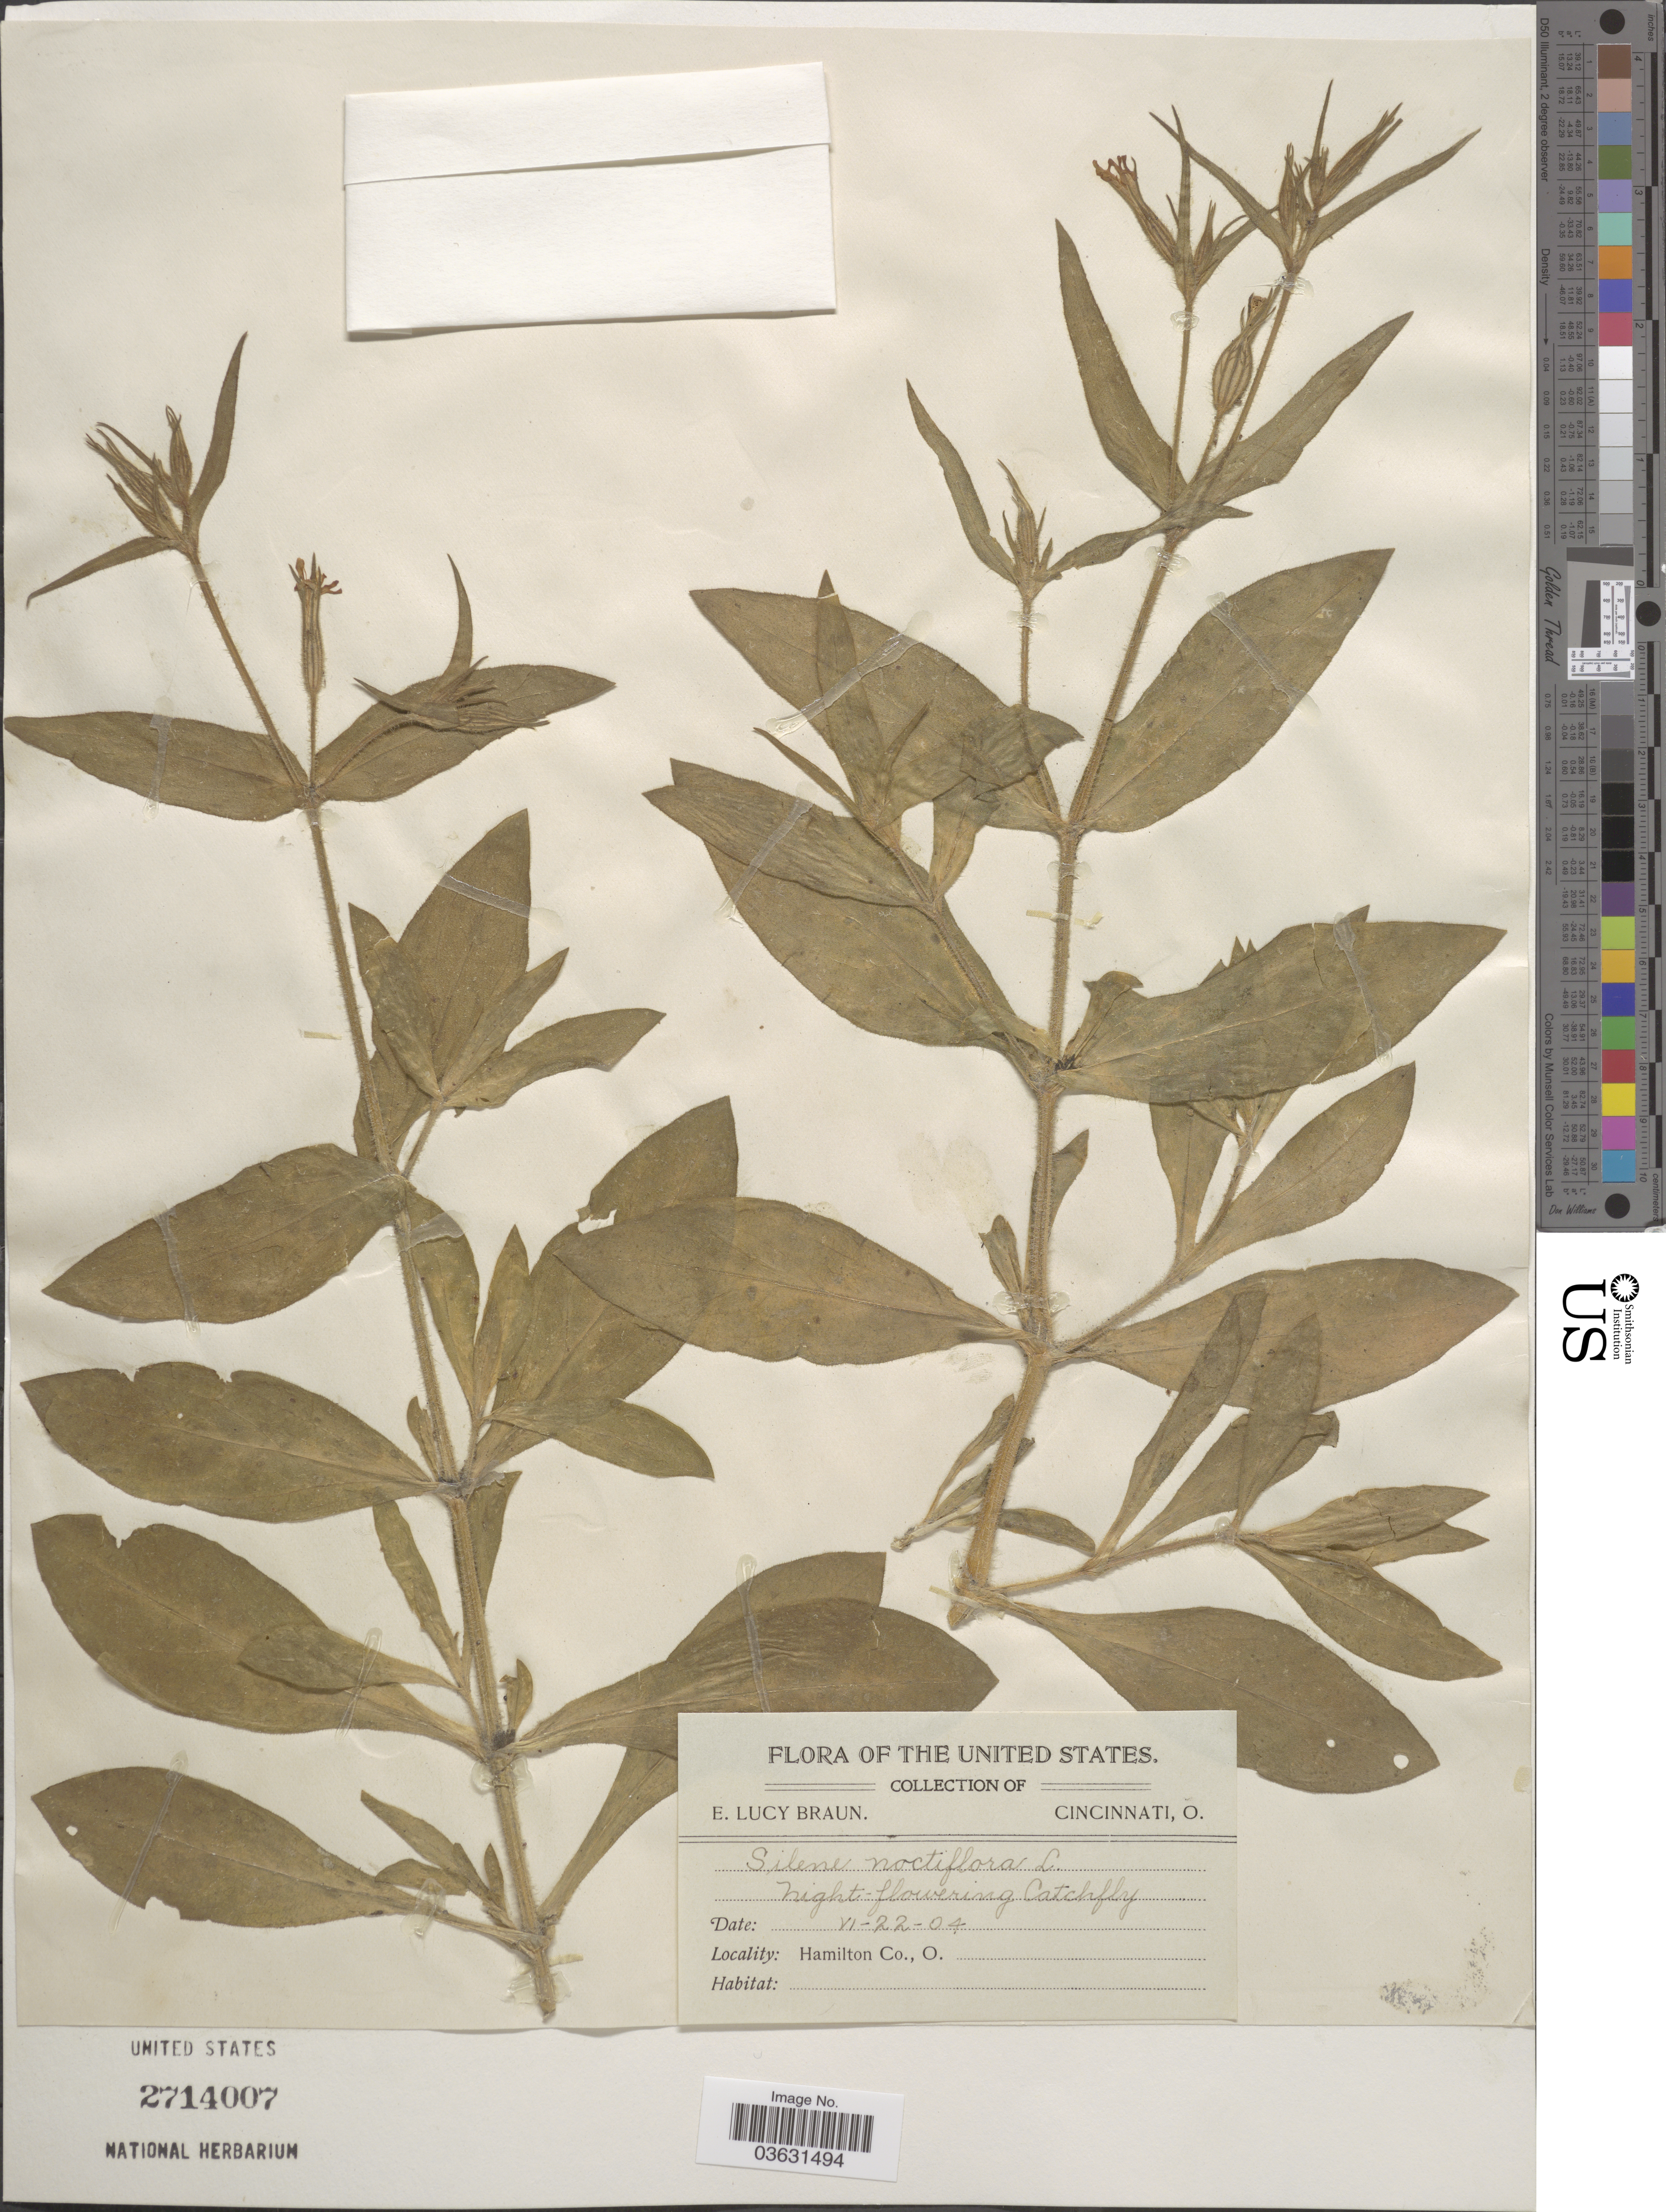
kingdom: Plantae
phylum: Tracheophyta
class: Magnoliopsida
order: Caryophyllales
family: Caryophyllaceae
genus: Silene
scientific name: Silene noctiflora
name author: L.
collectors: E. L. Braun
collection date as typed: Transcribed d/m/y: 22/6/4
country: United States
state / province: Ohio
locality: Hamilton Co.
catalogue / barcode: US 2714007